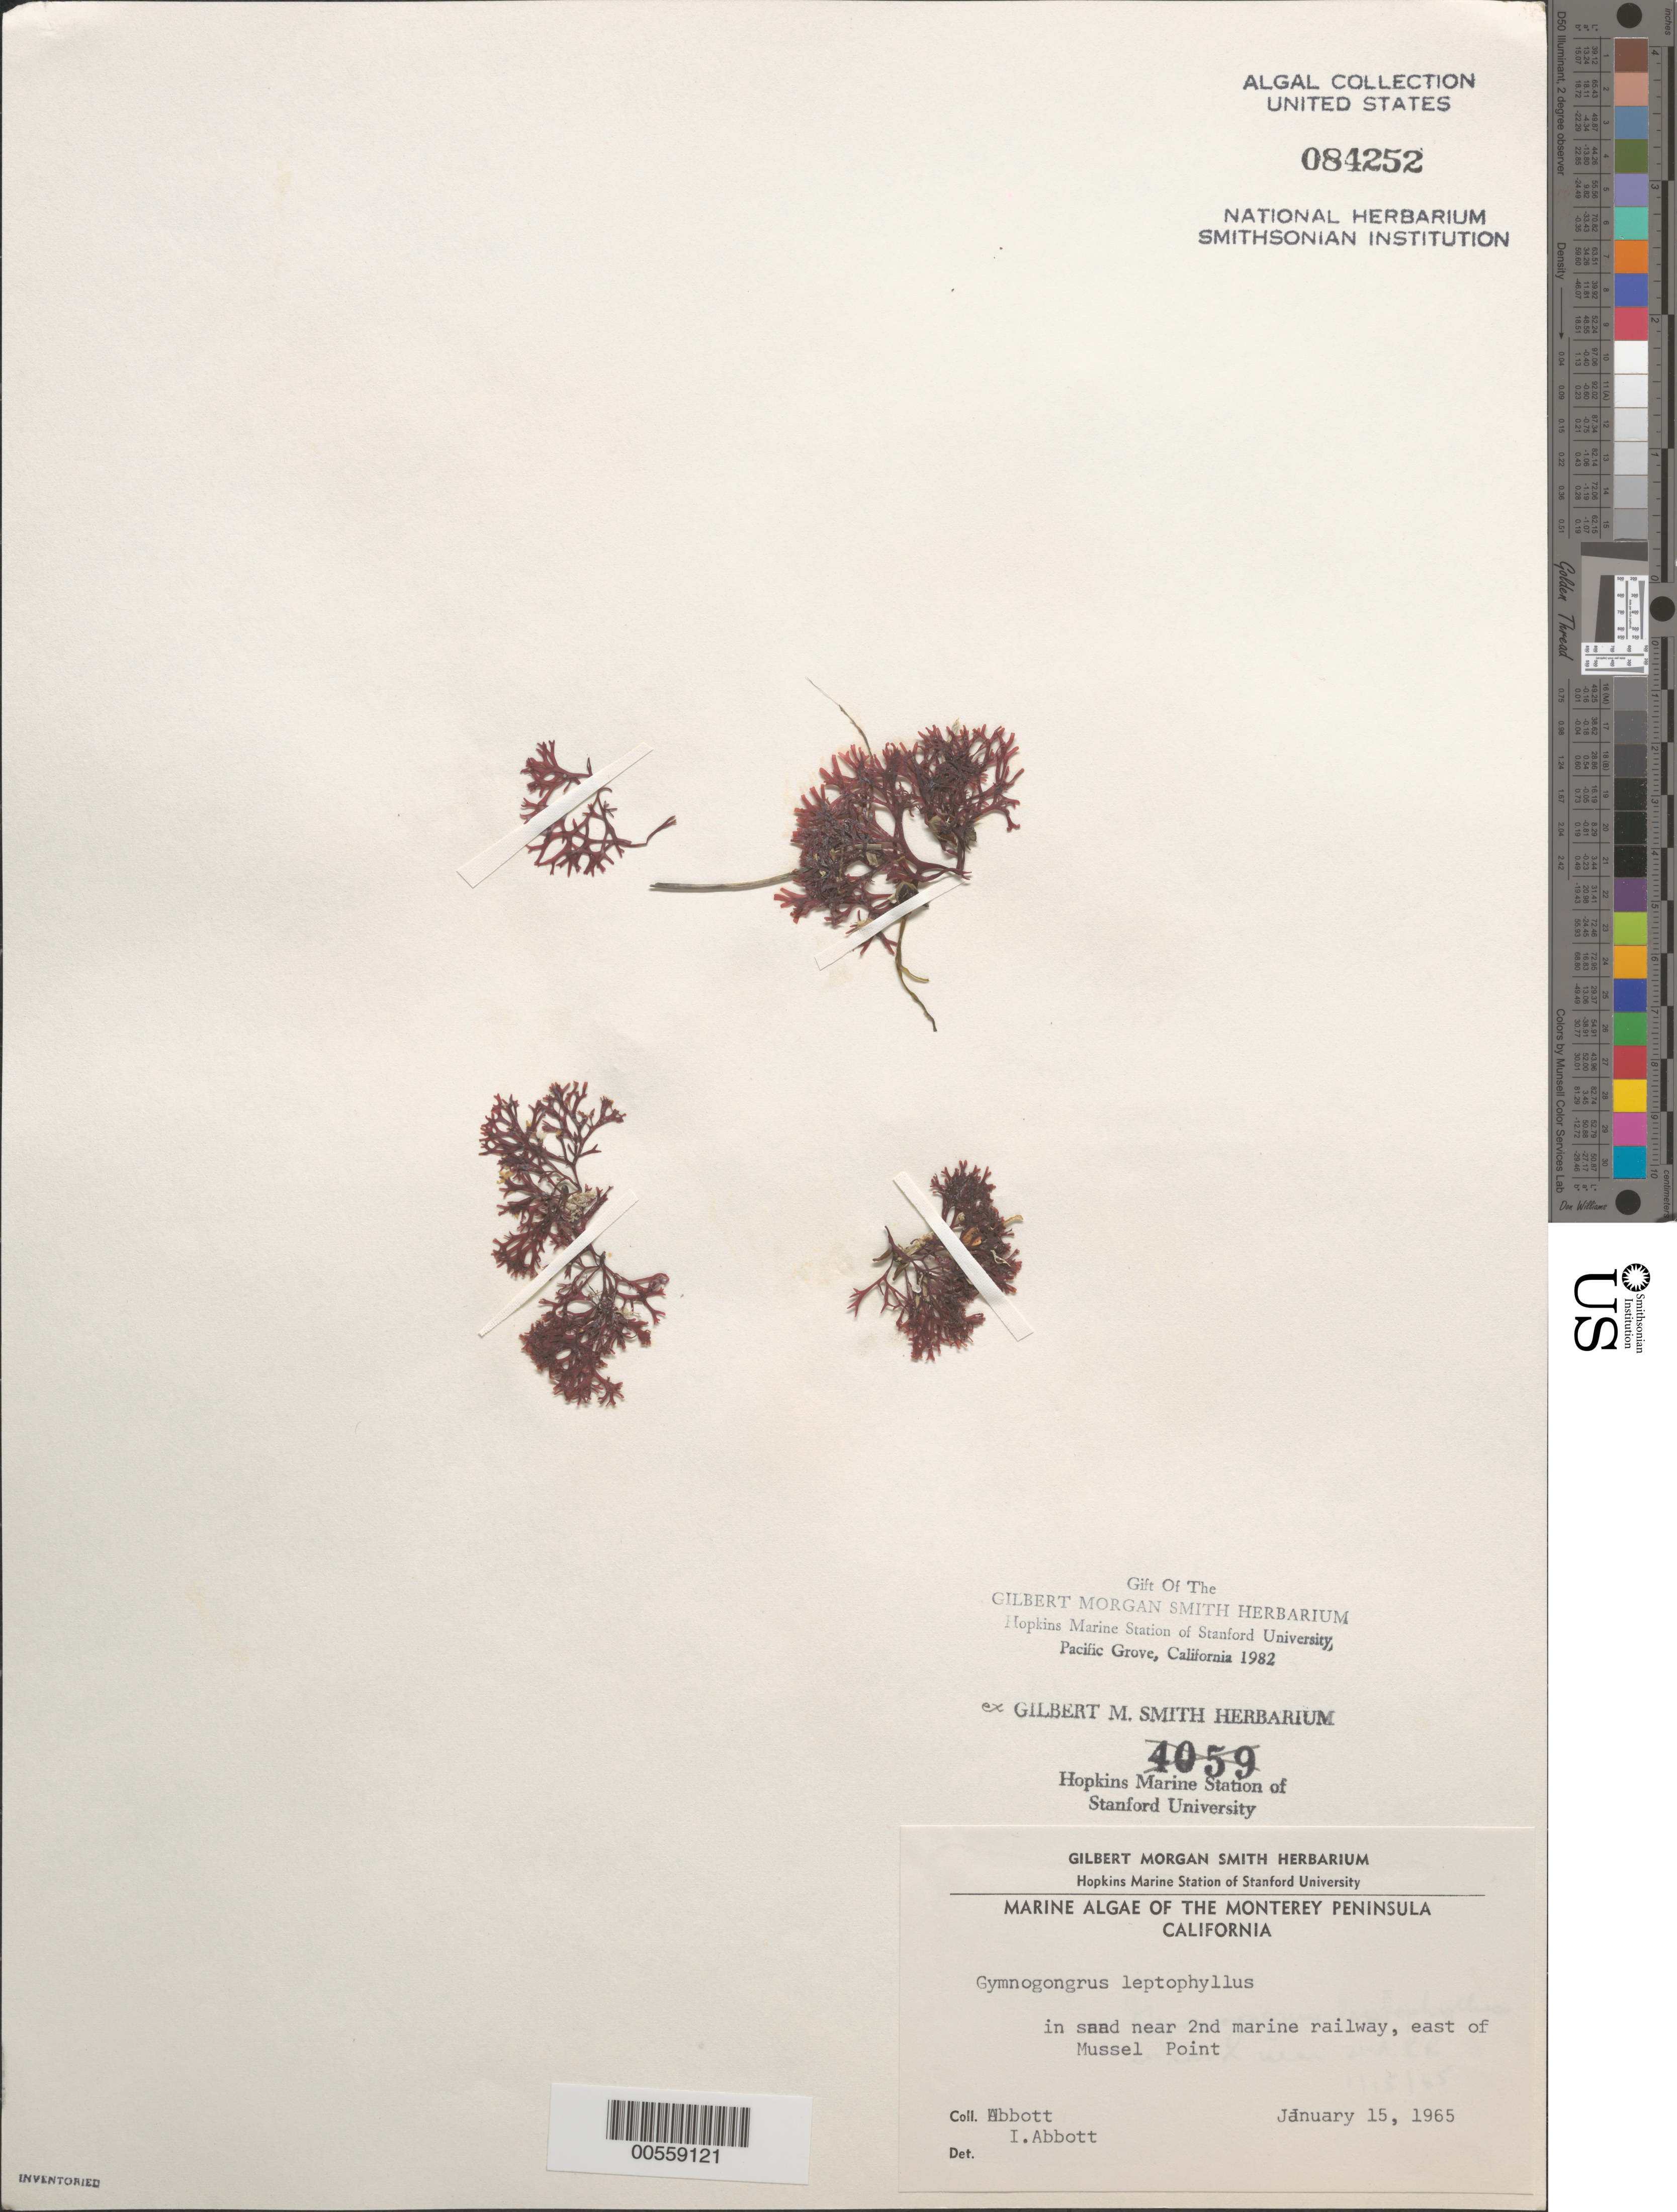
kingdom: Plantae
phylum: Rhodophyta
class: Florideophyceae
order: Gigartinales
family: Phyllophoraceae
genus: Besa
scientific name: Besa leptophylla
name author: (J. Agardh) M.S.Calderon & K.A. Miller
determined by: Algae name updating Project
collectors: I. A. Abbott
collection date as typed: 15 Jan 1965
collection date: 1965-01-15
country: United States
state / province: California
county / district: Monterey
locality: Near 2nd marine railway east of Mussel Point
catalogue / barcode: US 84252